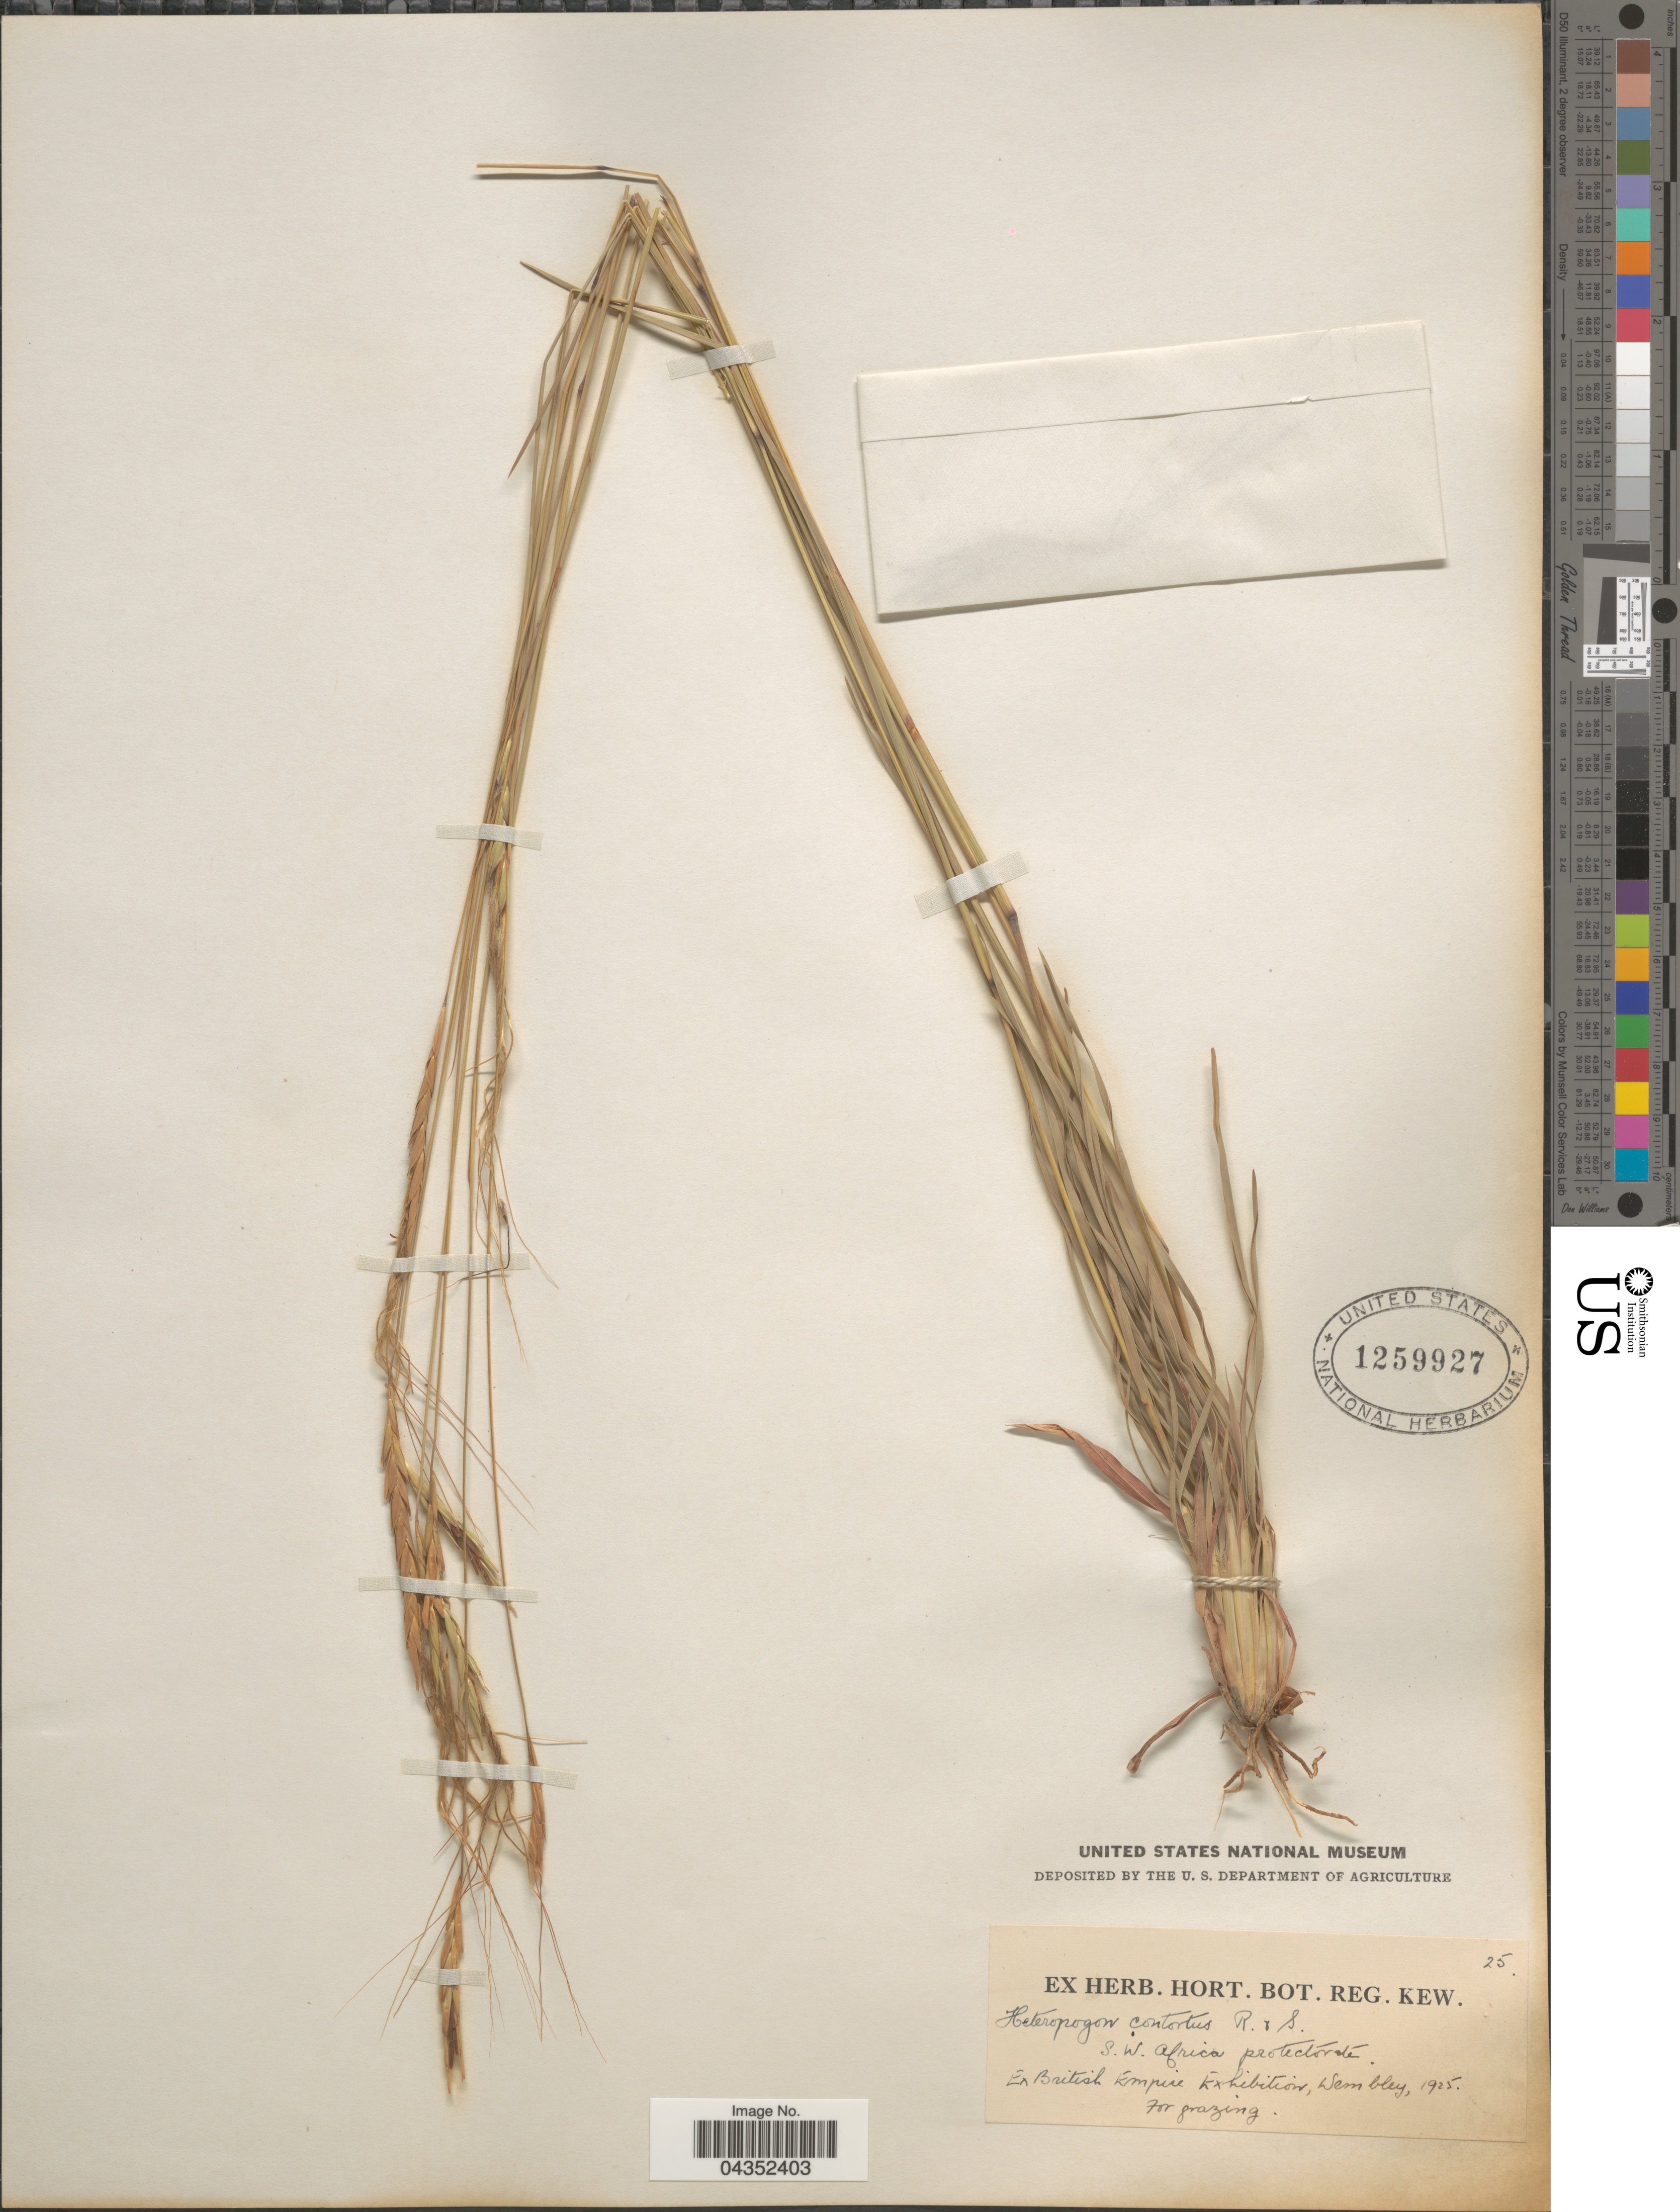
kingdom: Plantae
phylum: Tracheophyta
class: Liliopsida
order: Poales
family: Poaceae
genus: Heteropogon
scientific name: Heteropogon contortus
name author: (L.) P. Beauv. ex Roem. & Schult.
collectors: Ex herb. Hort. Bot. Reg. Kew.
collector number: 25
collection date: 1925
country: Namibia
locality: S.W. Africa protectorate.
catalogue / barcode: US 1259927